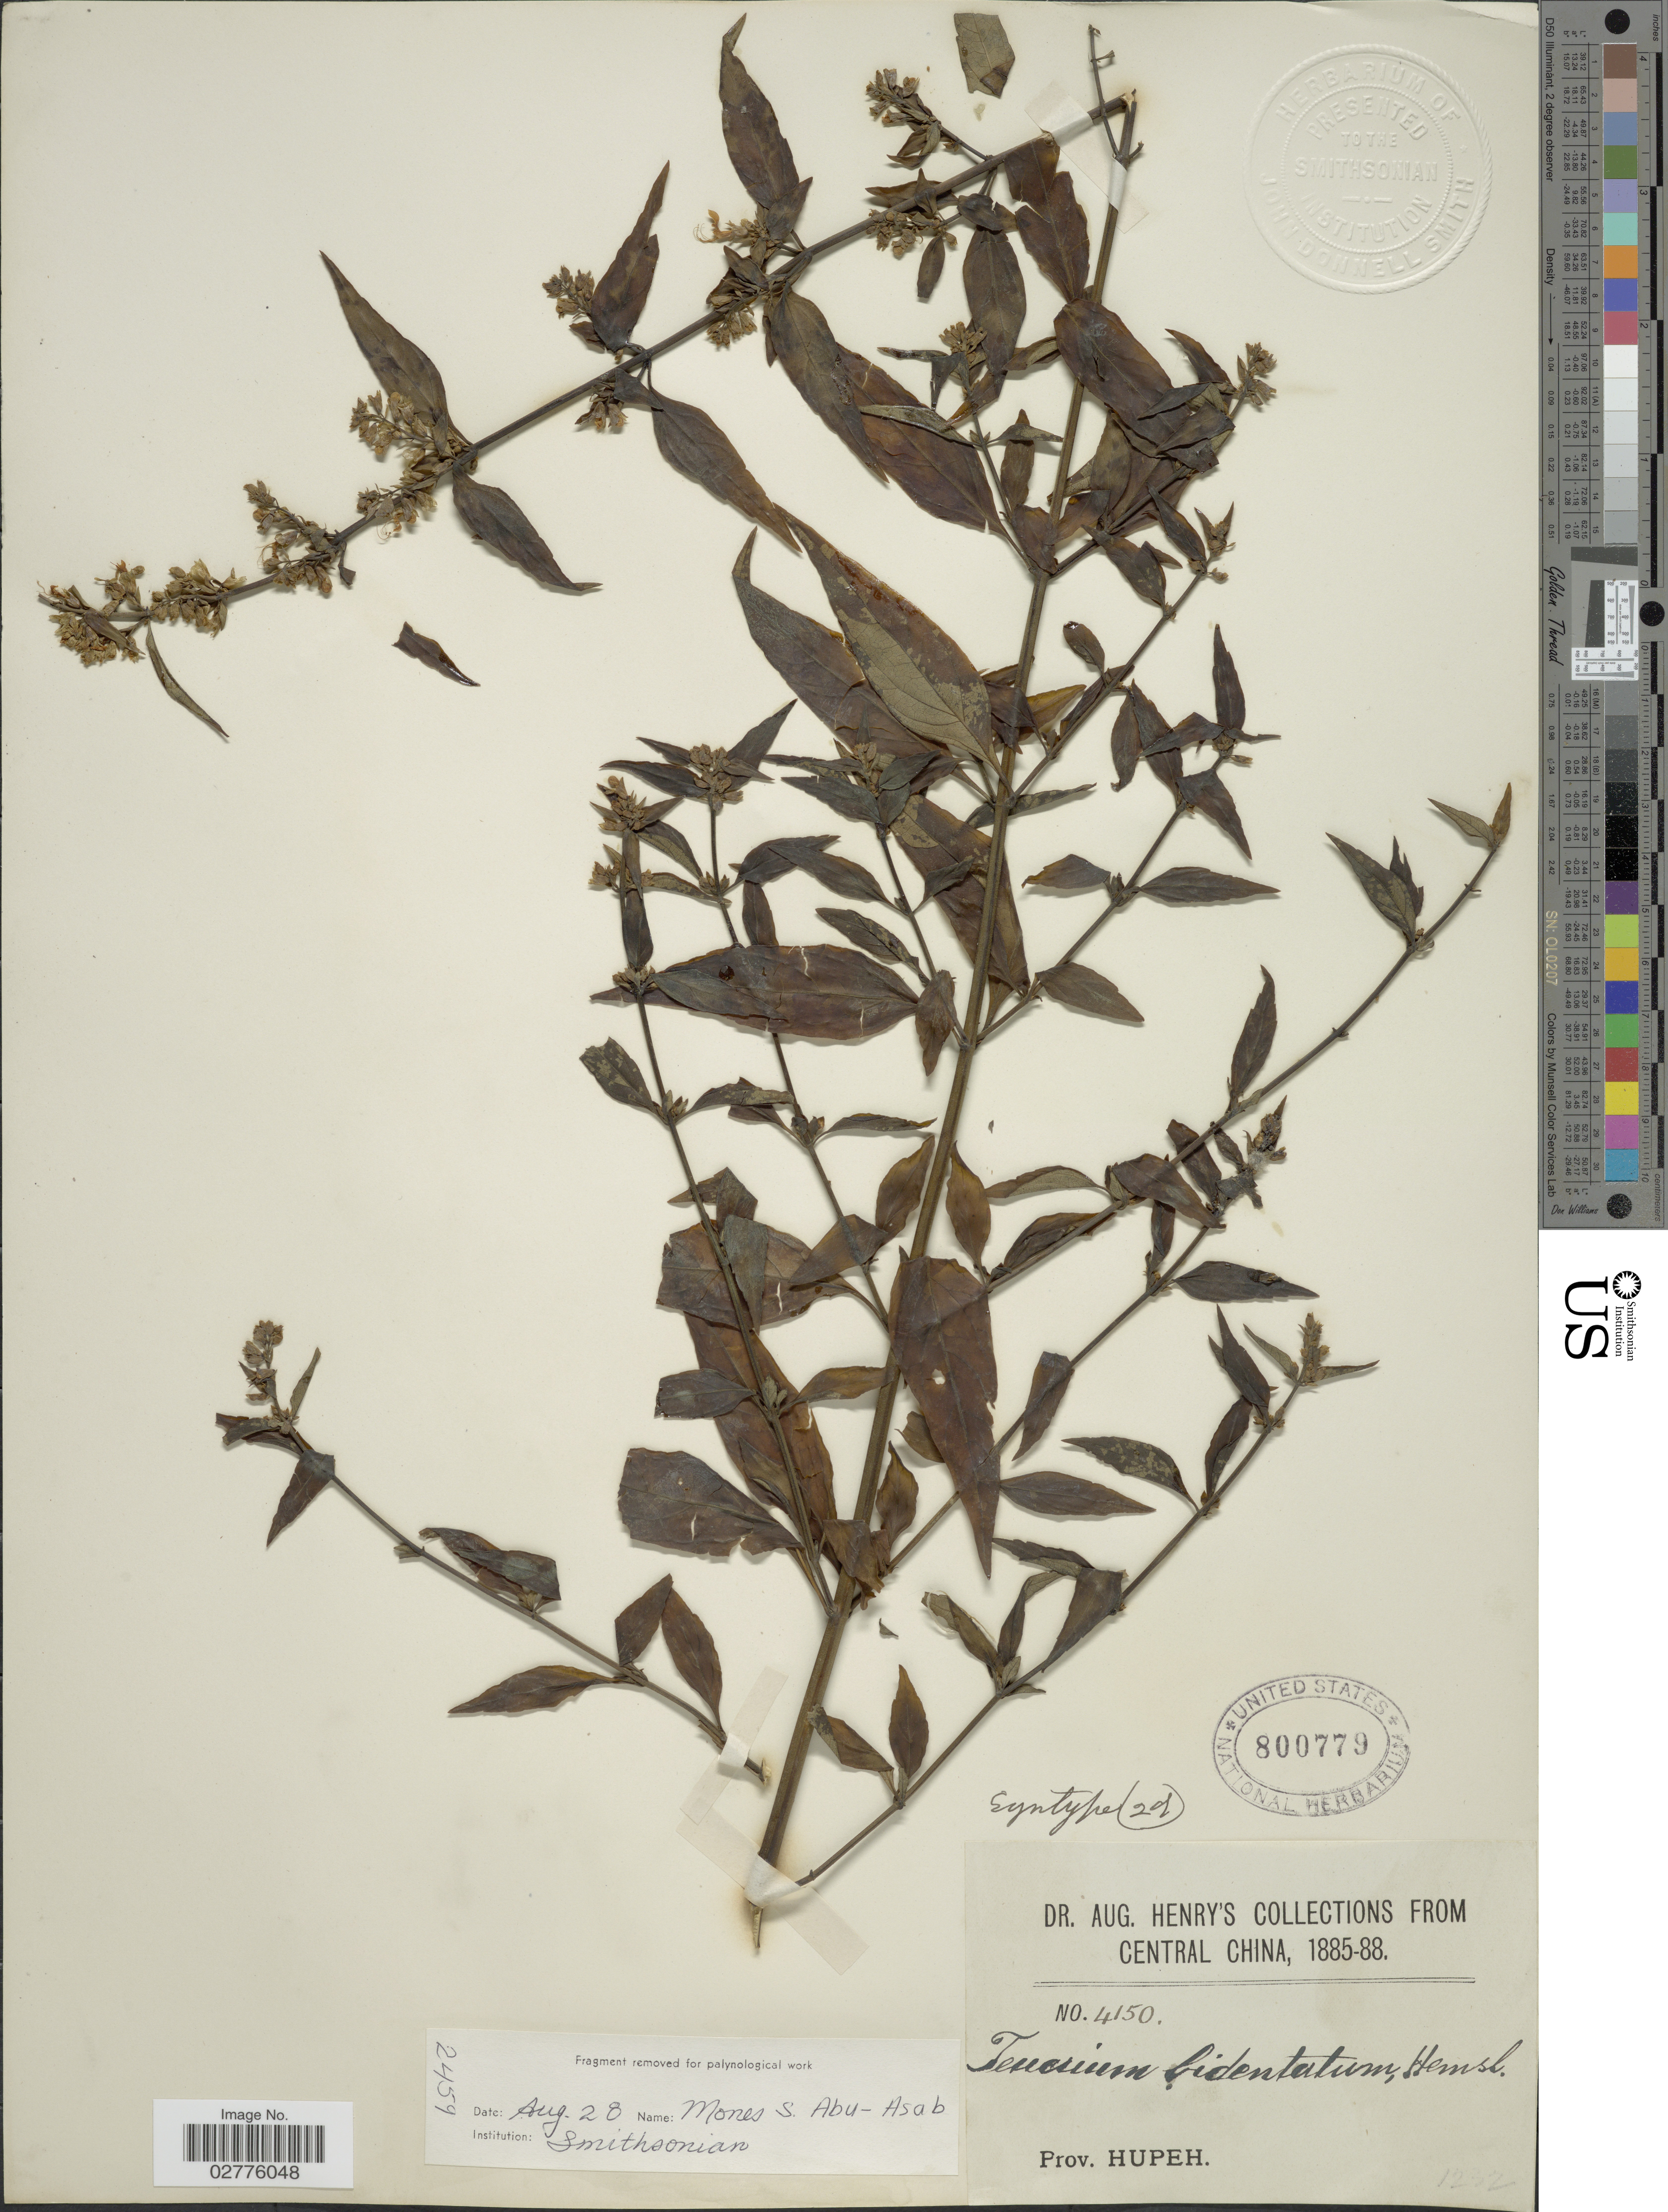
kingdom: Plantae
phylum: Tracheophyta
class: Magnoliopsida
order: Lamiales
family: Lamiaceae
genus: Teucrium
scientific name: Teucrium bidentatum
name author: Hemsl.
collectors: A. Henry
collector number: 4150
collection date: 1885/1888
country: China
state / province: Hubei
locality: Central China, Prov. Hupeh.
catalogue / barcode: US 800779